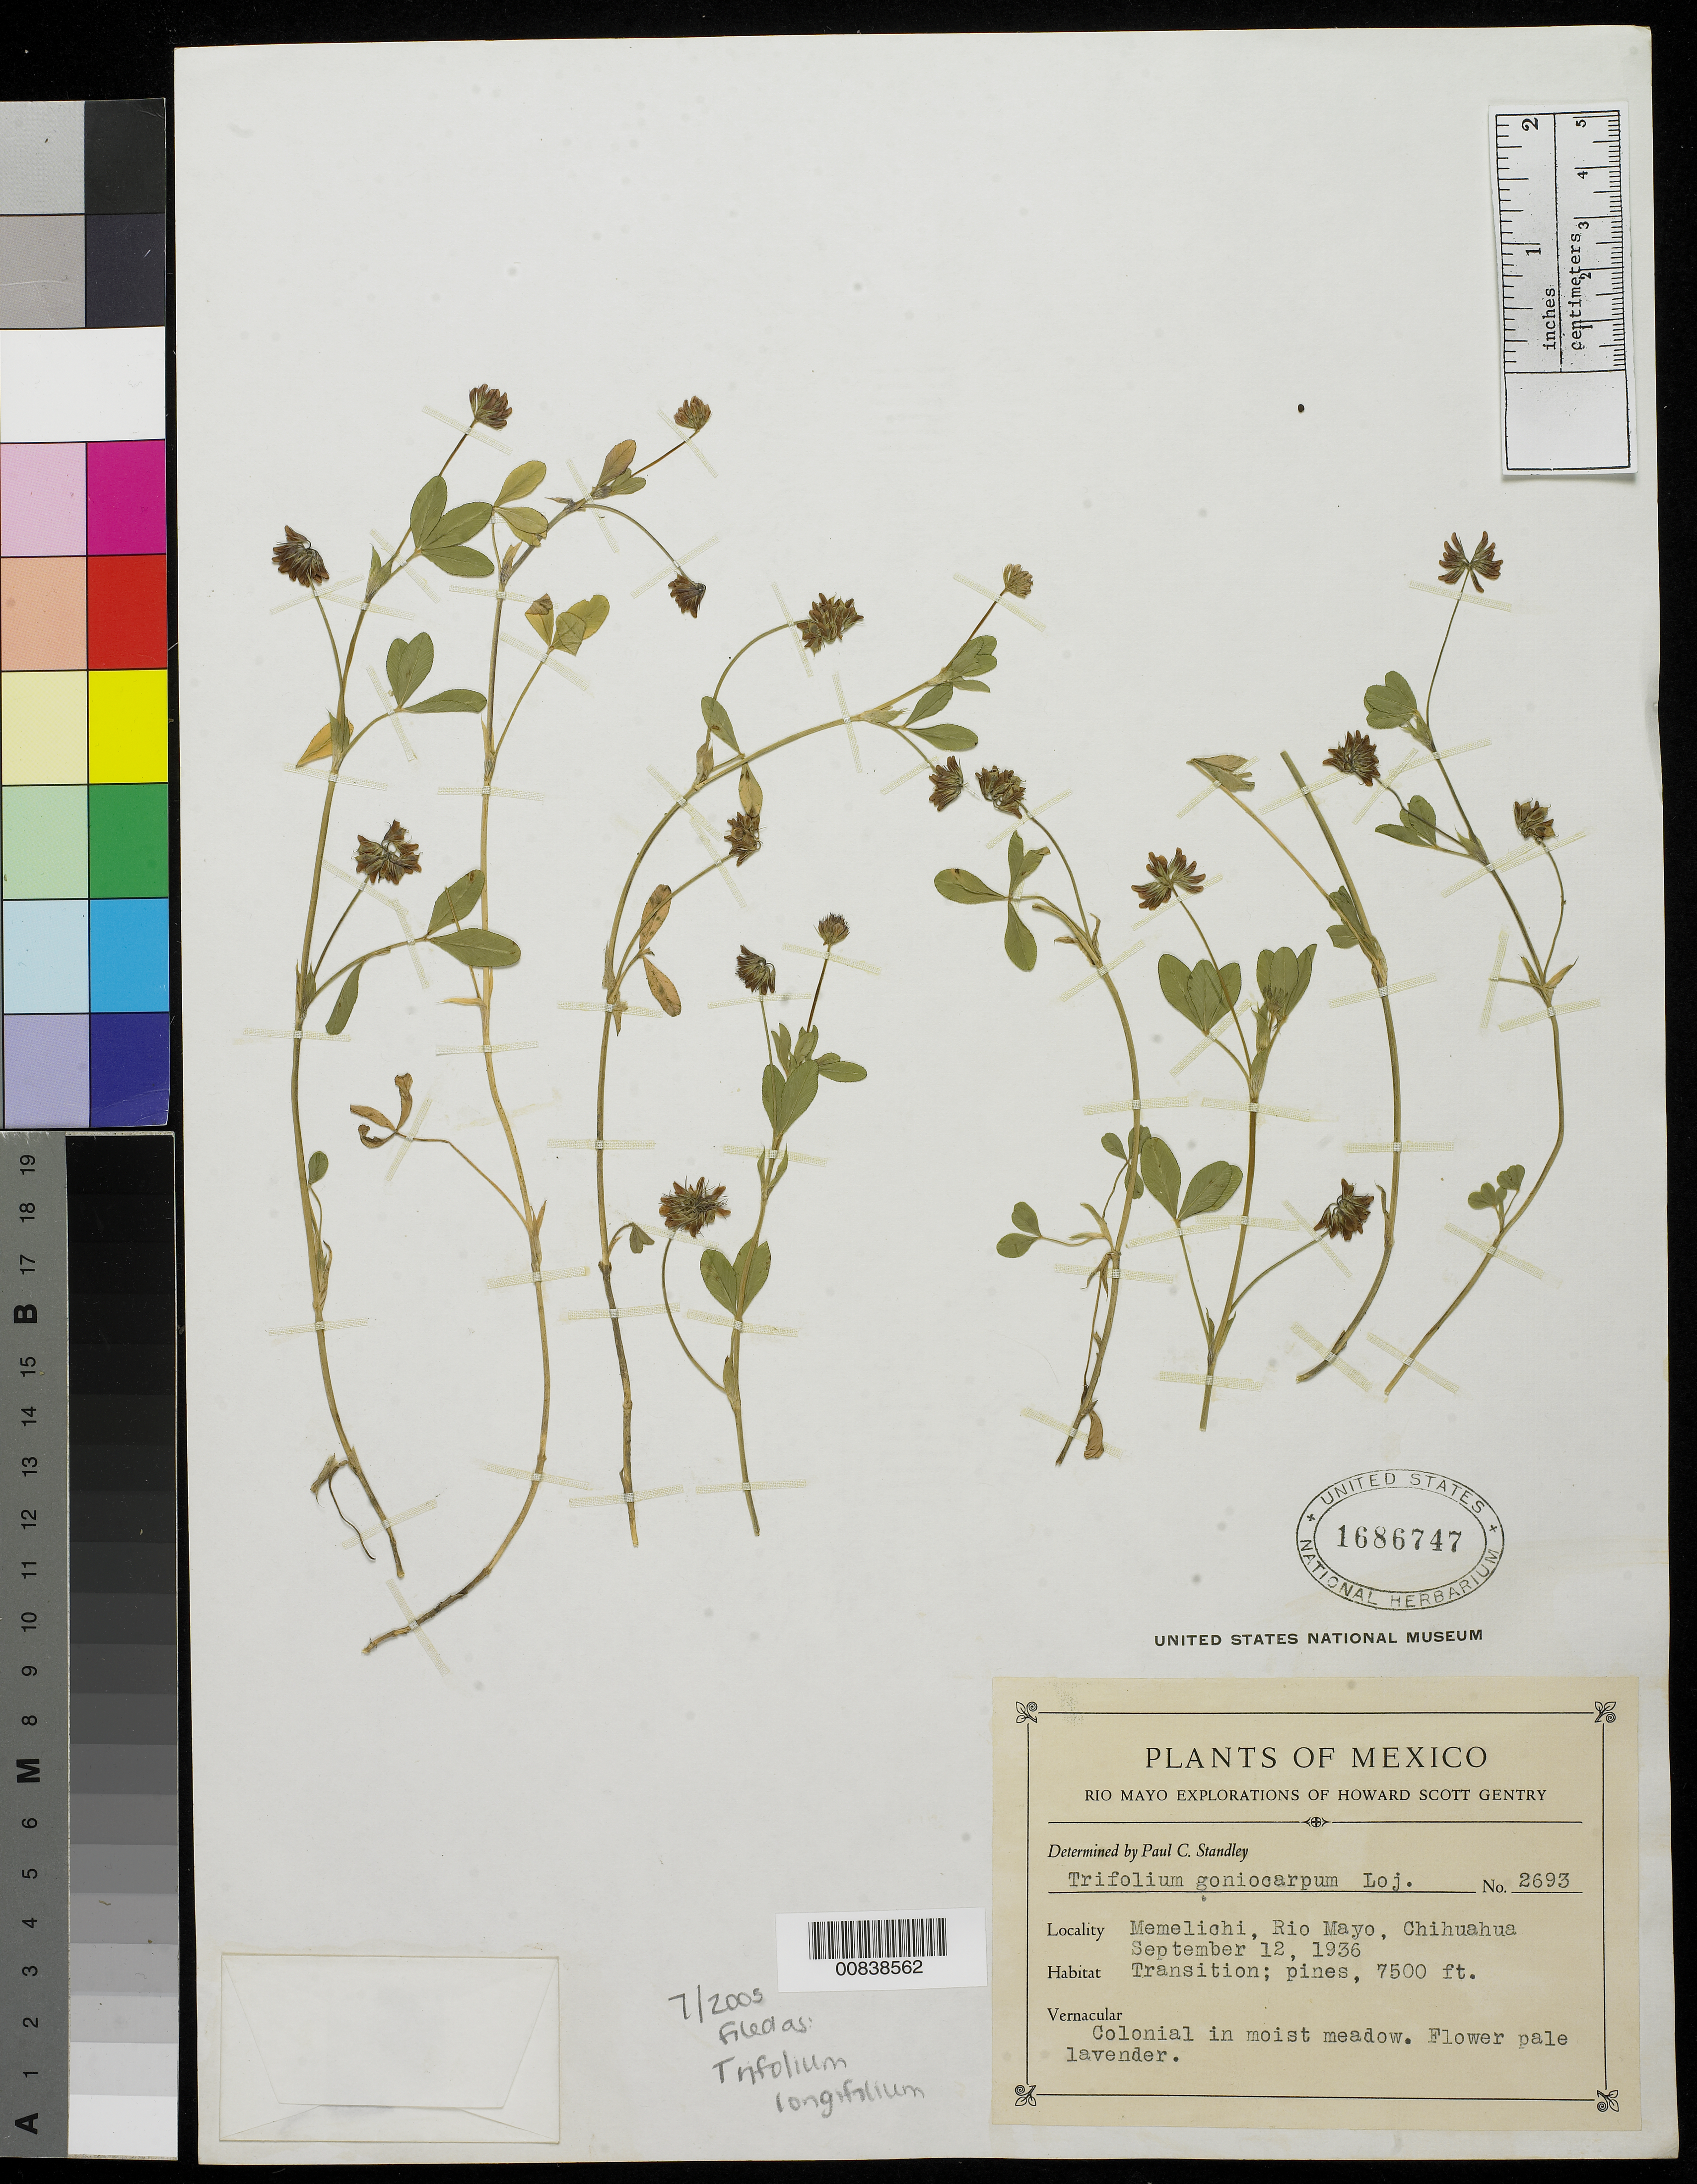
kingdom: Plantae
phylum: Tracheophyta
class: Magnoliopsida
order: Fabales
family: Fabaceae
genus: Trifolium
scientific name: Trifolium longifolium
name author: House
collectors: H. S. Gentry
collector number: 2693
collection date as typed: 12 Sep 1936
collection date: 1936-09-12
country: Mexico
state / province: Chihuahua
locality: Memelichi, Rio Mayo, Chihuahua.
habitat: Moist meadow. Transition; pines.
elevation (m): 2286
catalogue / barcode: US 1686747